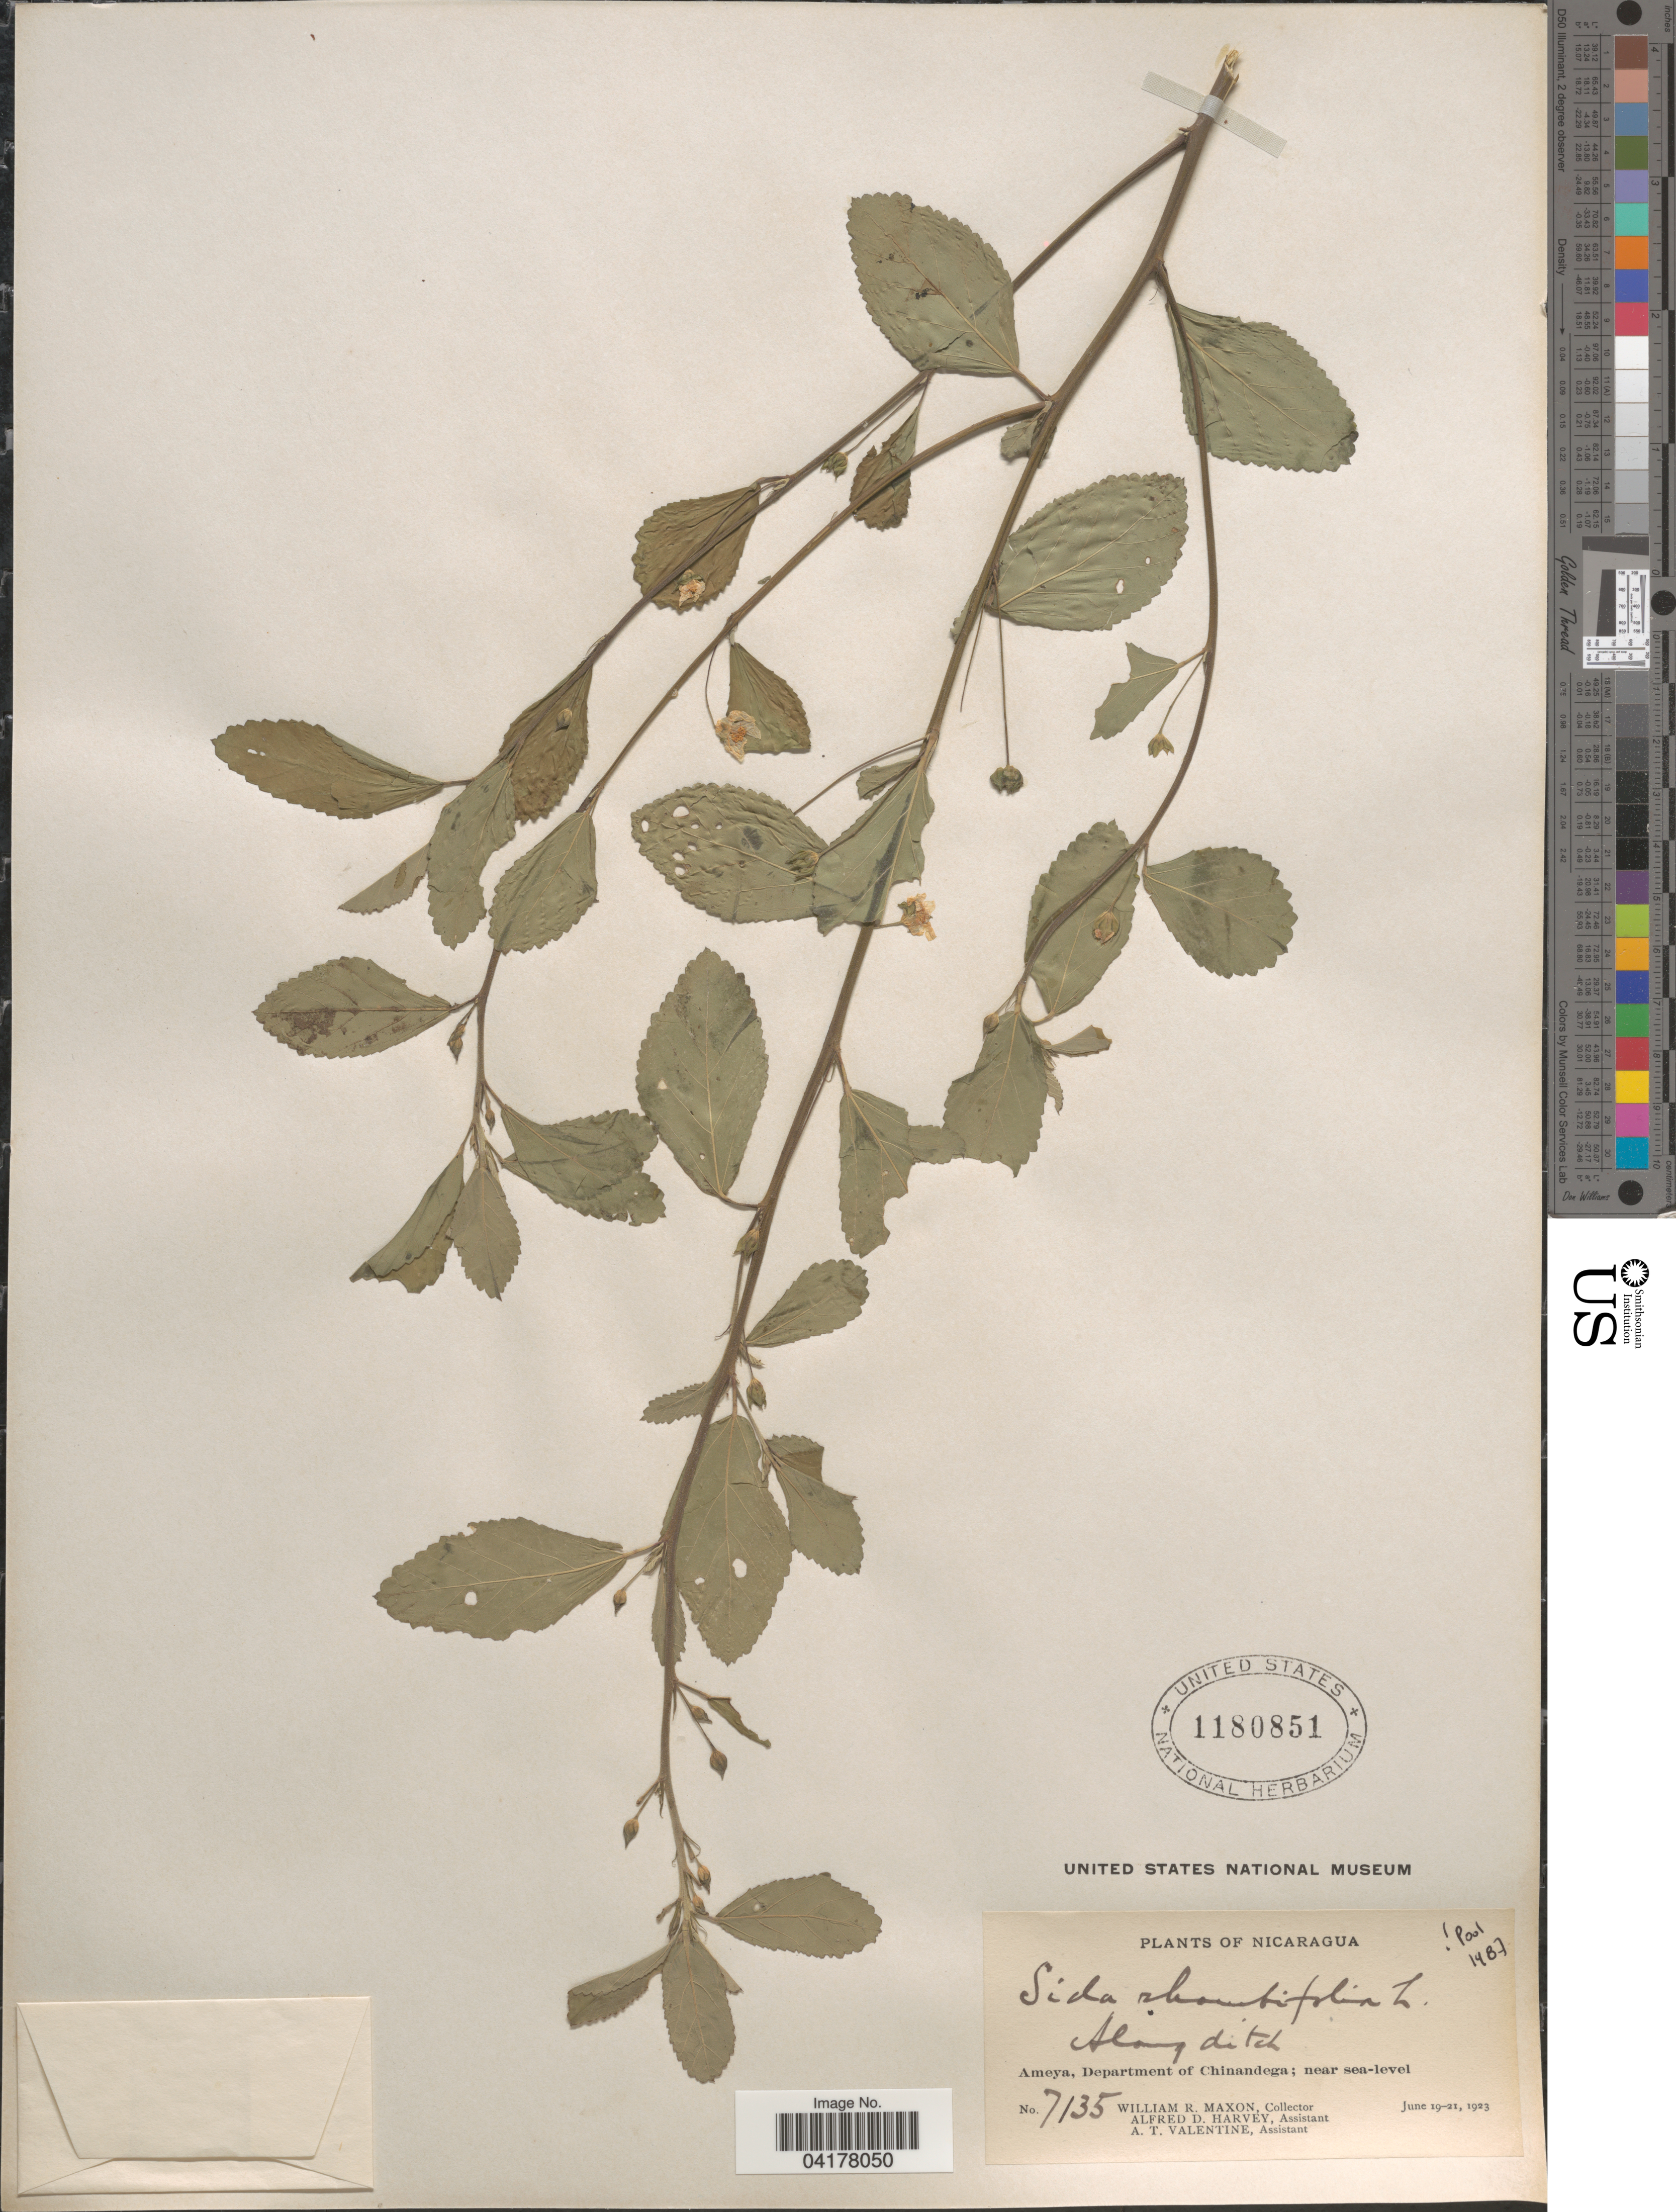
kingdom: Plantae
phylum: Tracheophyta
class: Magnoliopsida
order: Malvales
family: Malvaceae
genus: Sida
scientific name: Sida rhombifolia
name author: L.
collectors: W. R. Maxon, A. D. Harvey & A. Valentine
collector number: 7135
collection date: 1923-06-19/1923-06-21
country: Nicaragua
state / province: Chinandega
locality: Ameya, Department of Chinandega.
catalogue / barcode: US 1180851